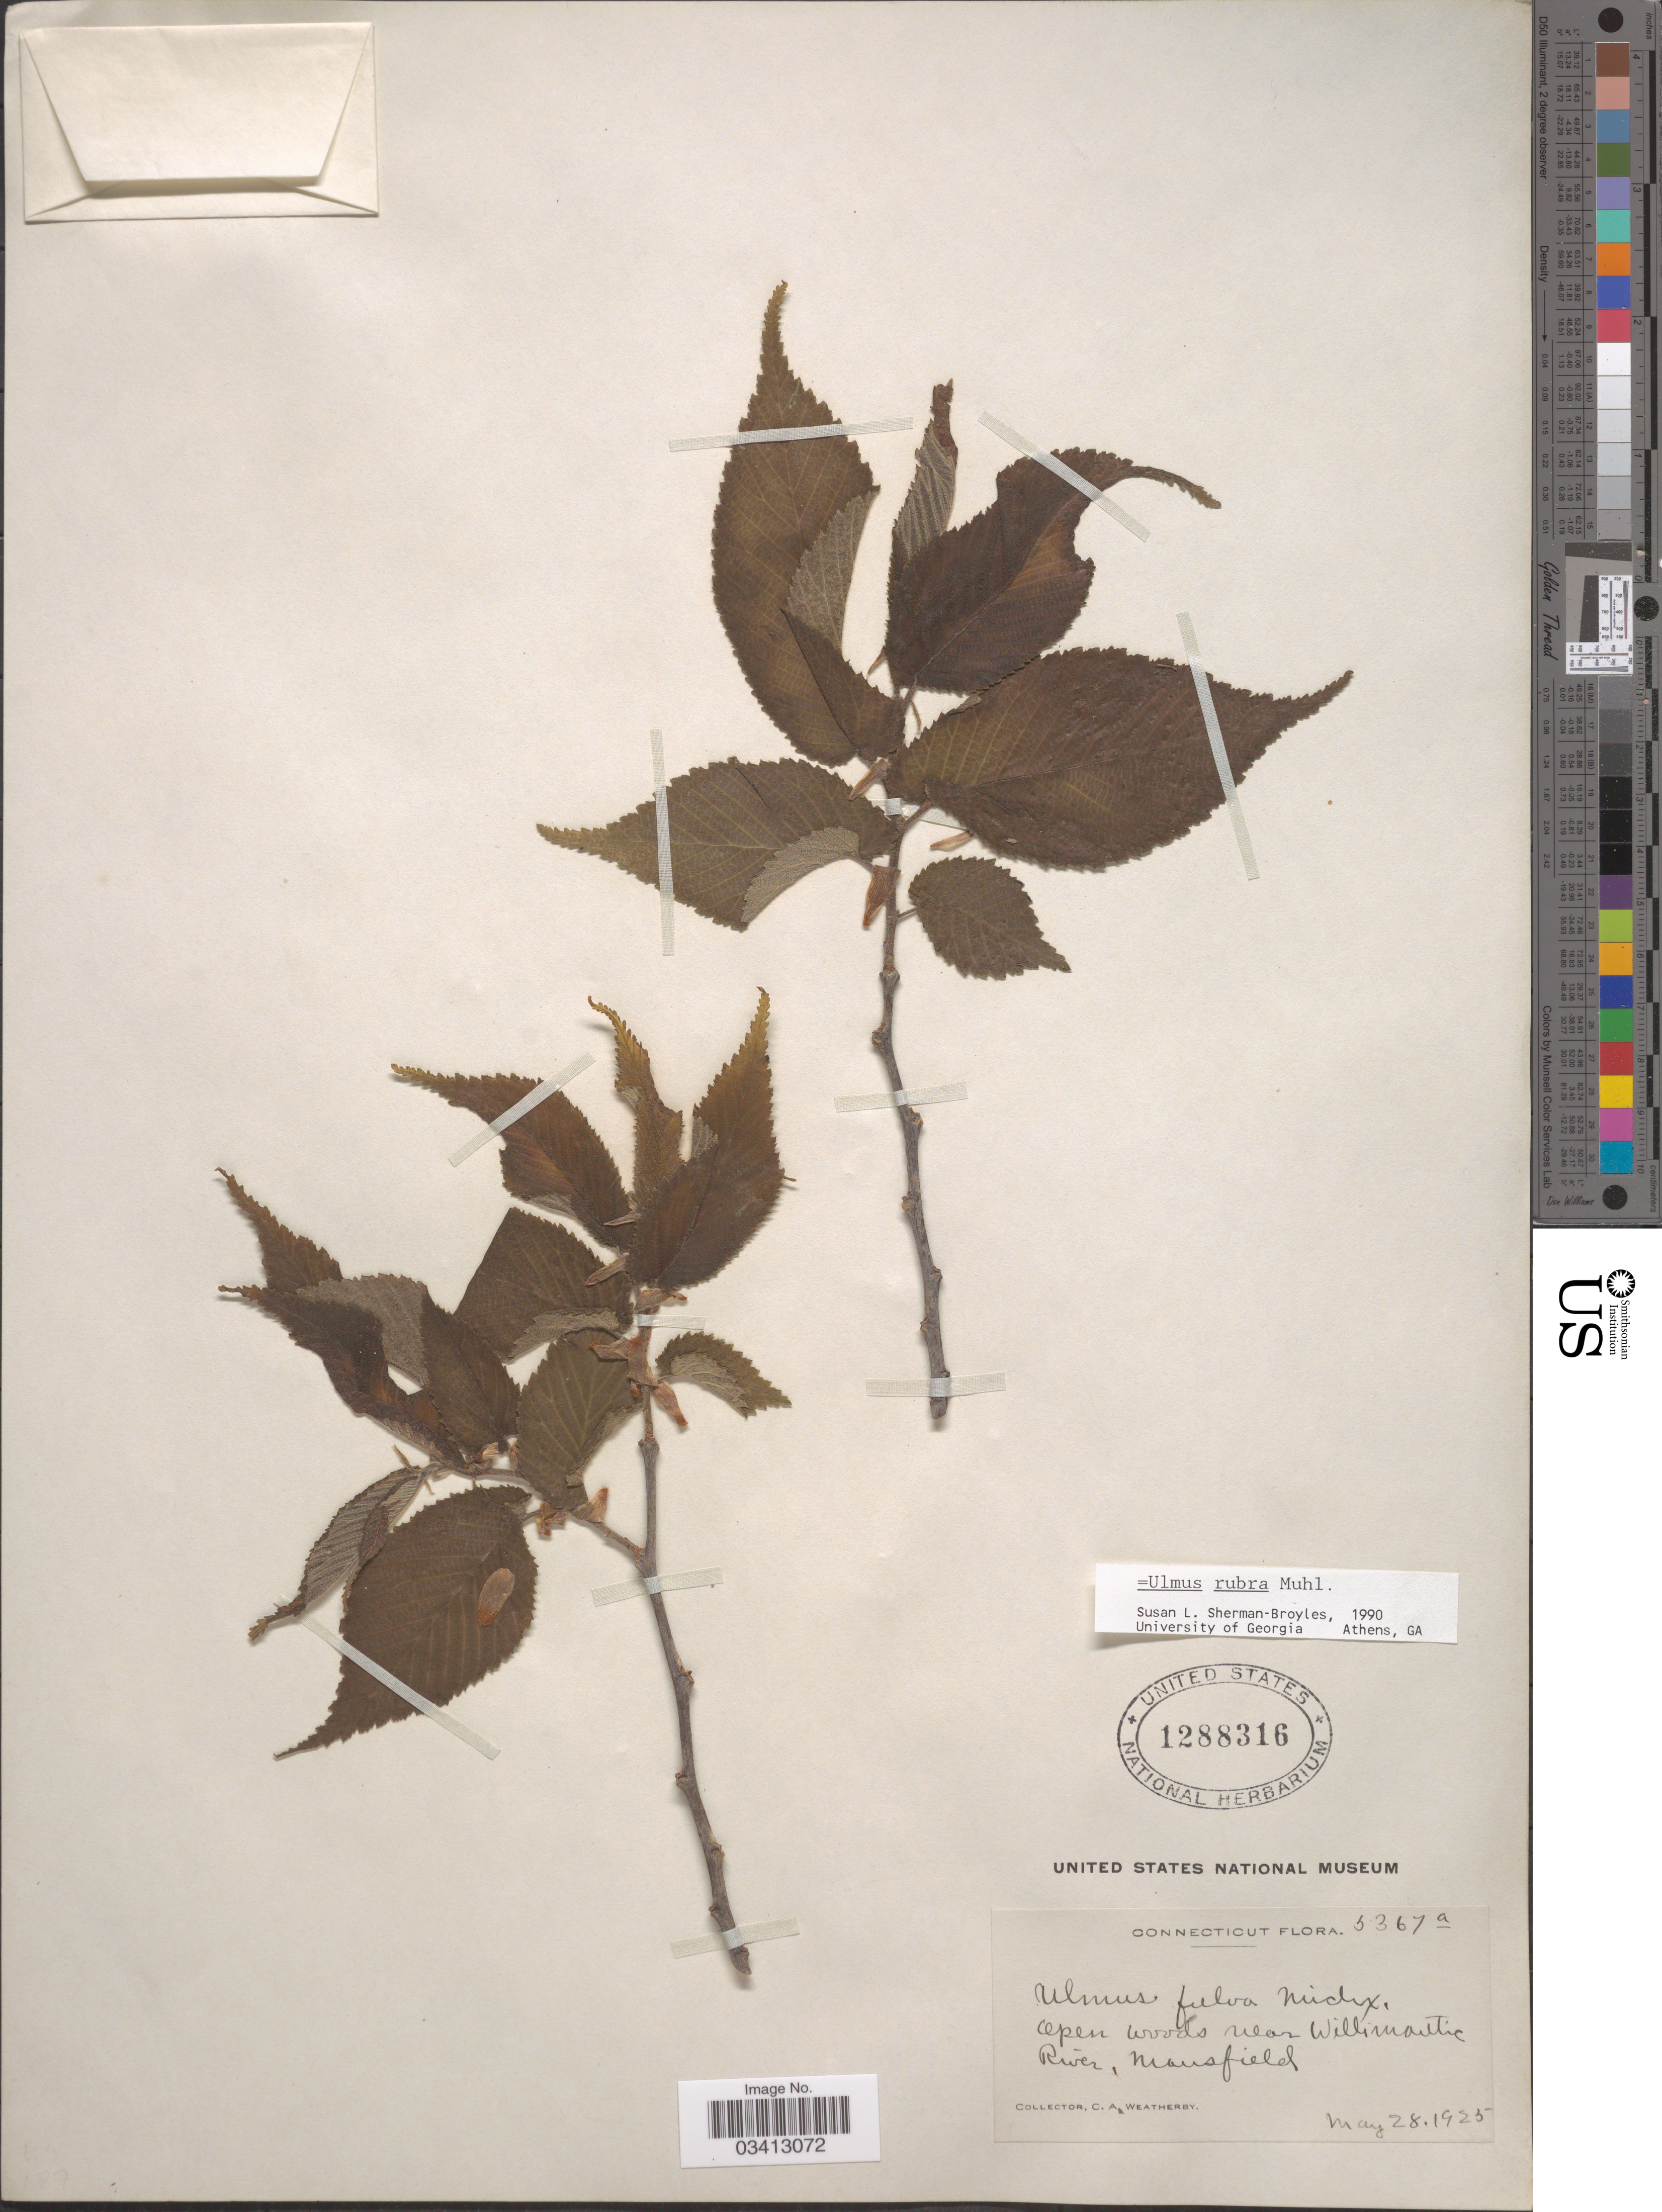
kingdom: Plantae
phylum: Tracheophyta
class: Magnoliopsida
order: Rosales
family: Ulmaceae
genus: Ulmus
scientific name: Ulmus rubra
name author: Muhl.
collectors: C. A. Weatherby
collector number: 5367 a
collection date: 1925-05-28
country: United States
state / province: Connecticut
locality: Near Willimantic River, Mansfield.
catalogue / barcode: US 1288316